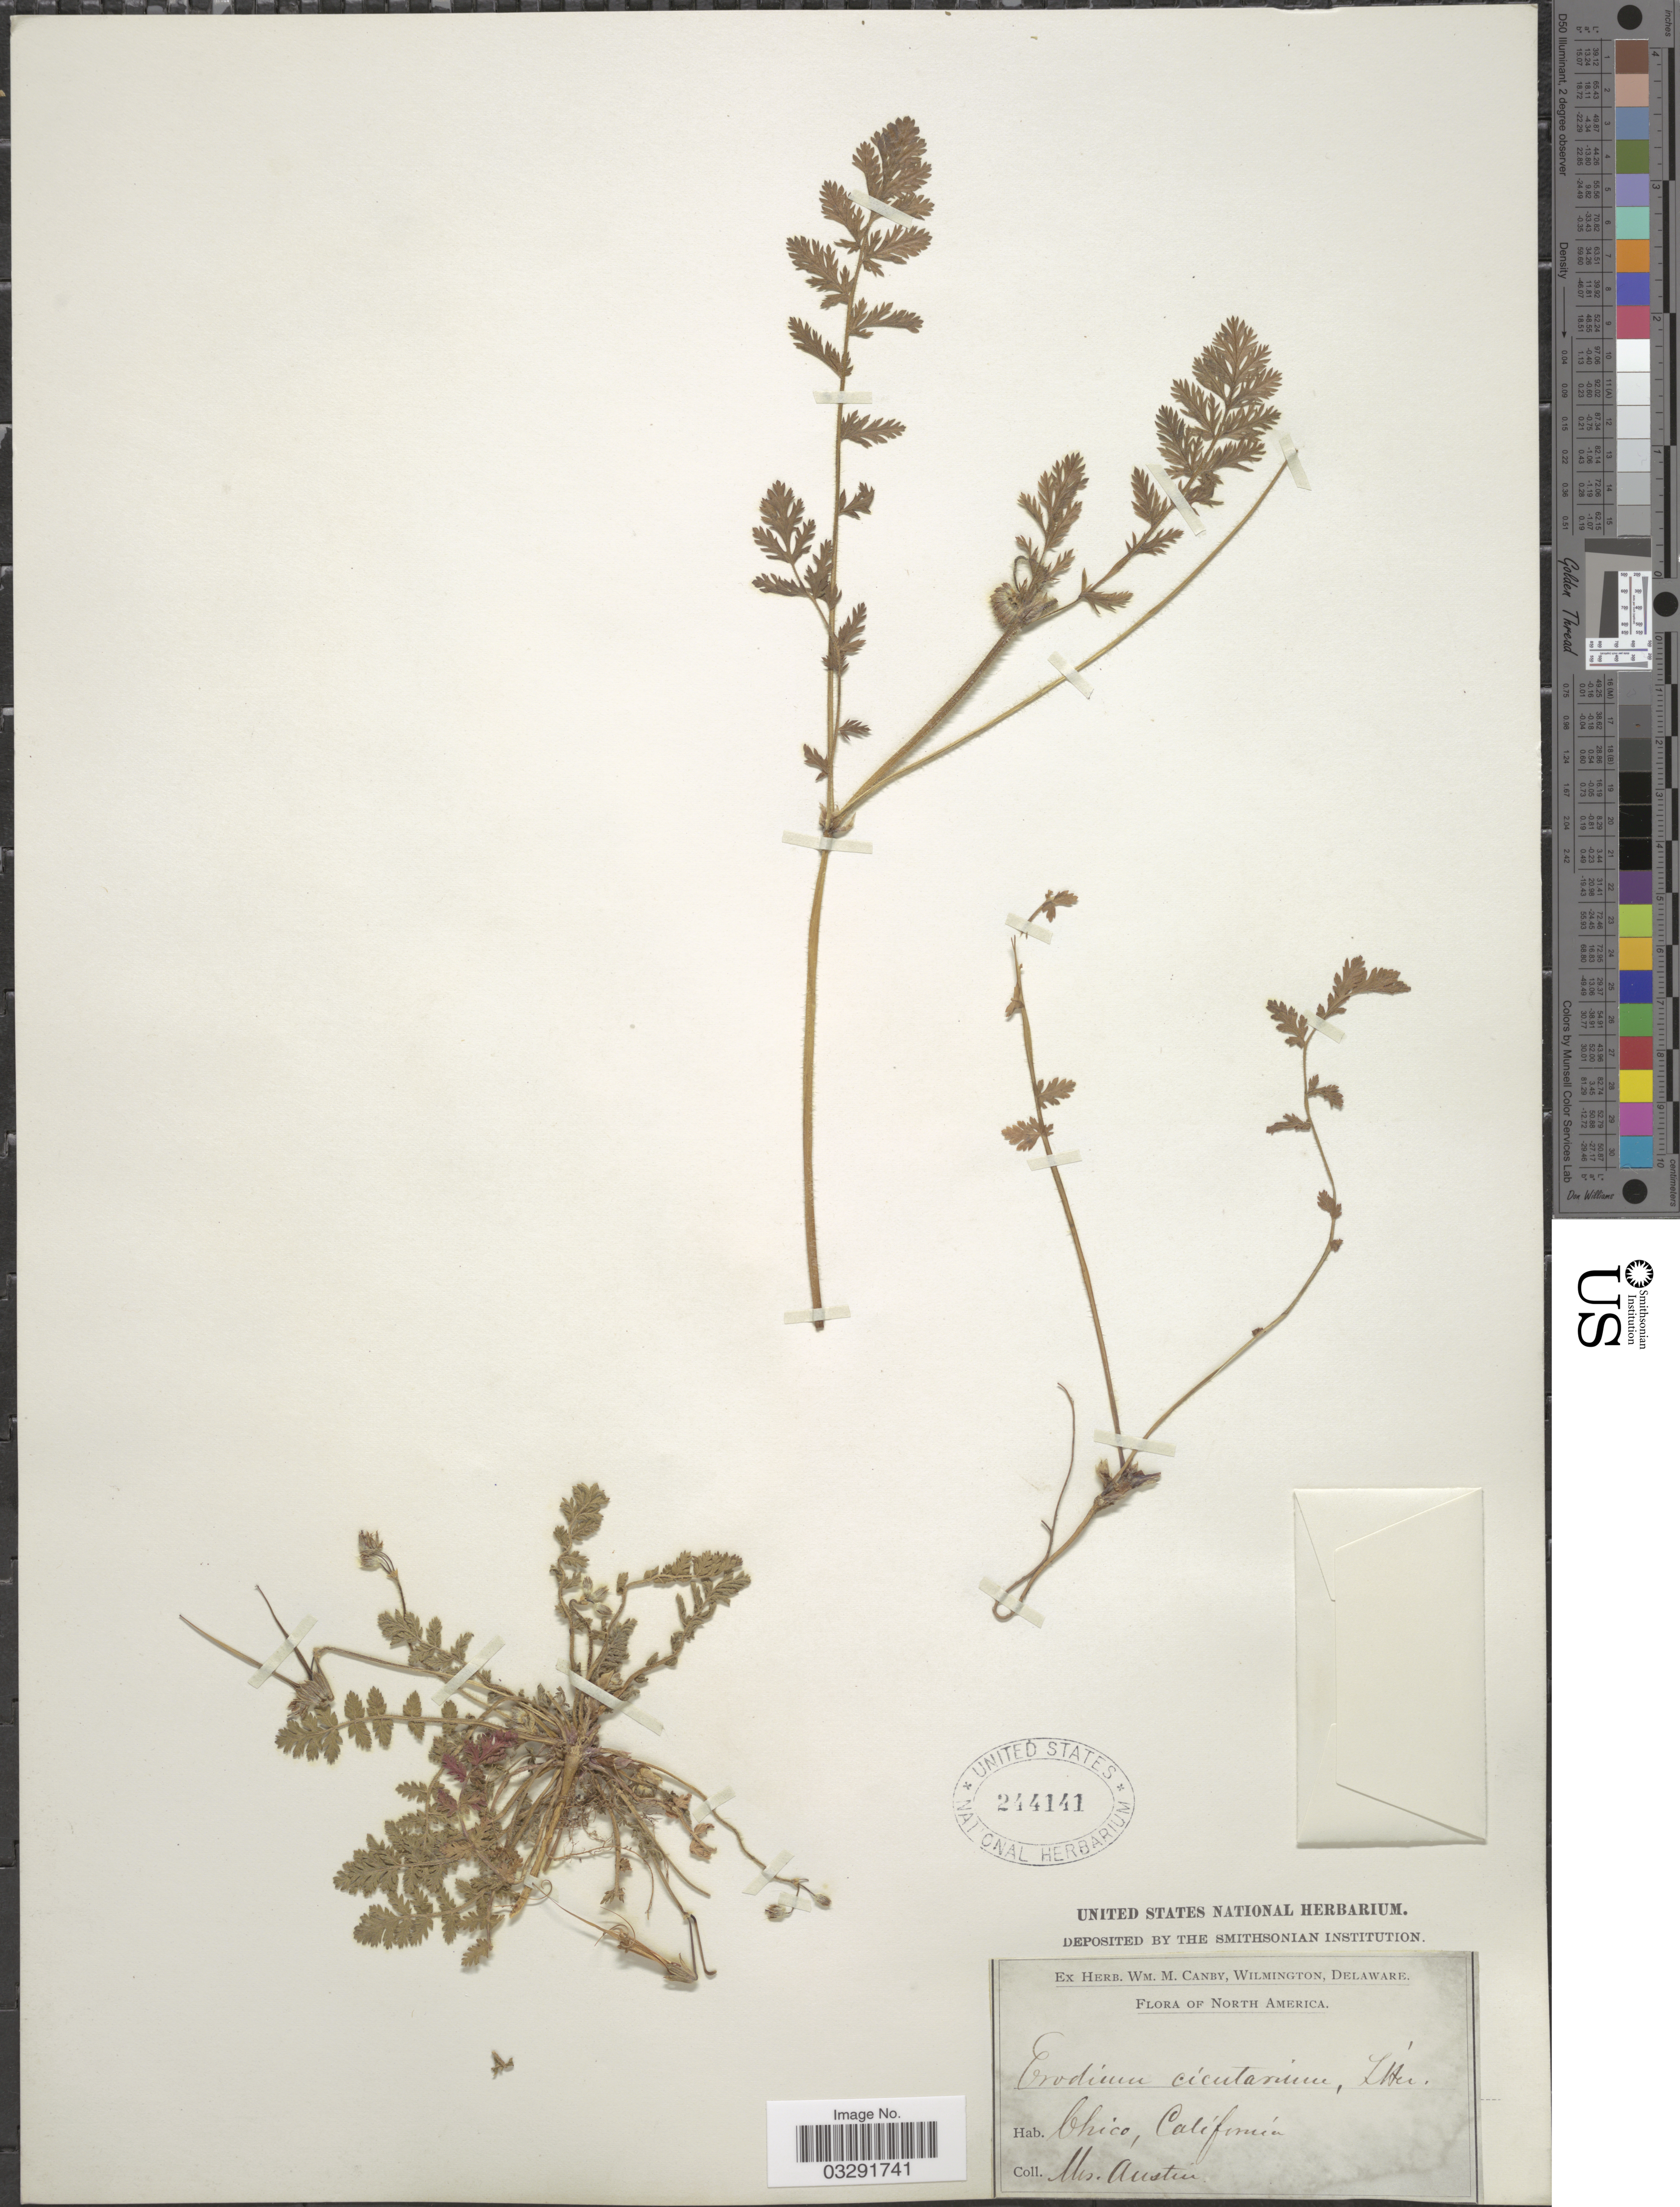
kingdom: Plantae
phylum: Tracheophyta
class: Magnoliopsida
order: Geraniales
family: Geraniaceae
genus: Erodium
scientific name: Erodium cicutarium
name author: (L.) L'Hér.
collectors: Austin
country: United States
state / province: California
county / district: Butte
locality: Chico.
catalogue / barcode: US 244141